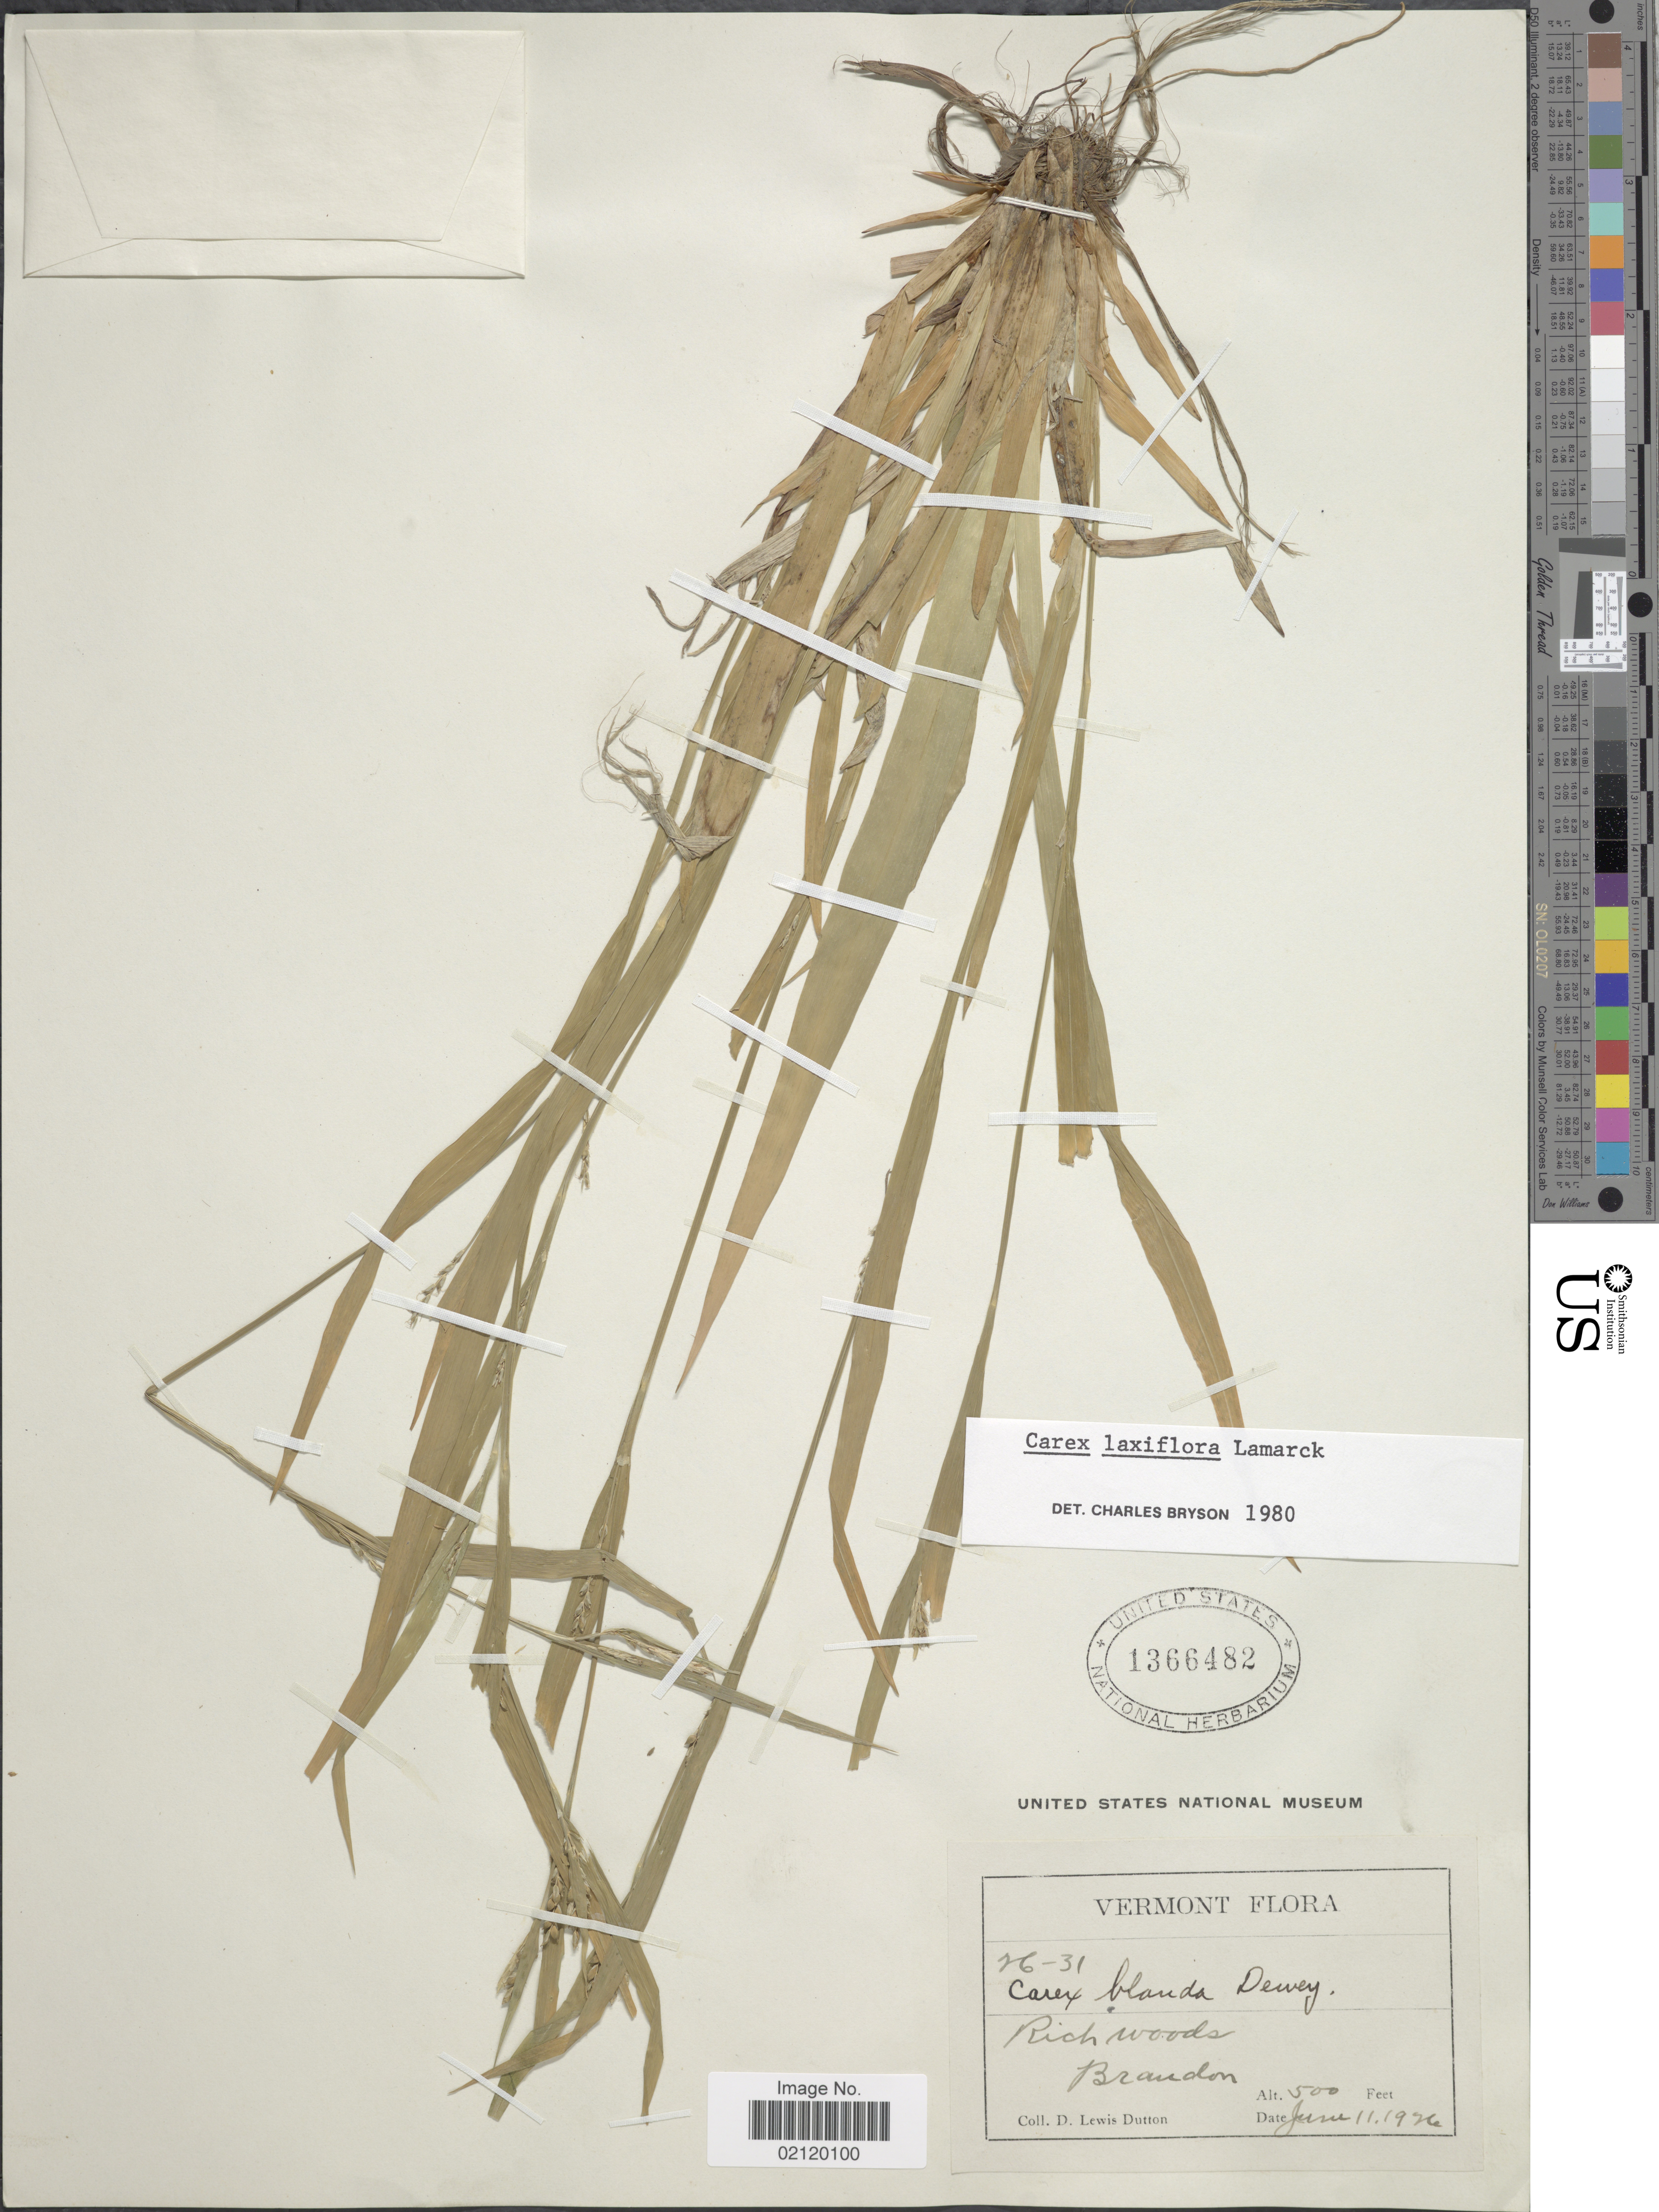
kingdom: Plantae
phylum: Tracheophyta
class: Liliopsida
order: Poales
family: Cyperaceae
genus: Carex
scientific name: Carex laxiflora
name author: Lam.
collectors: D. Dutton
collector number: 26-31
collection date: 1926-06-11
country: United States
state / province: Vermont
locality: Roich woods, Brandon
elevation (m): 152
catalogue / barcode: US 1366482